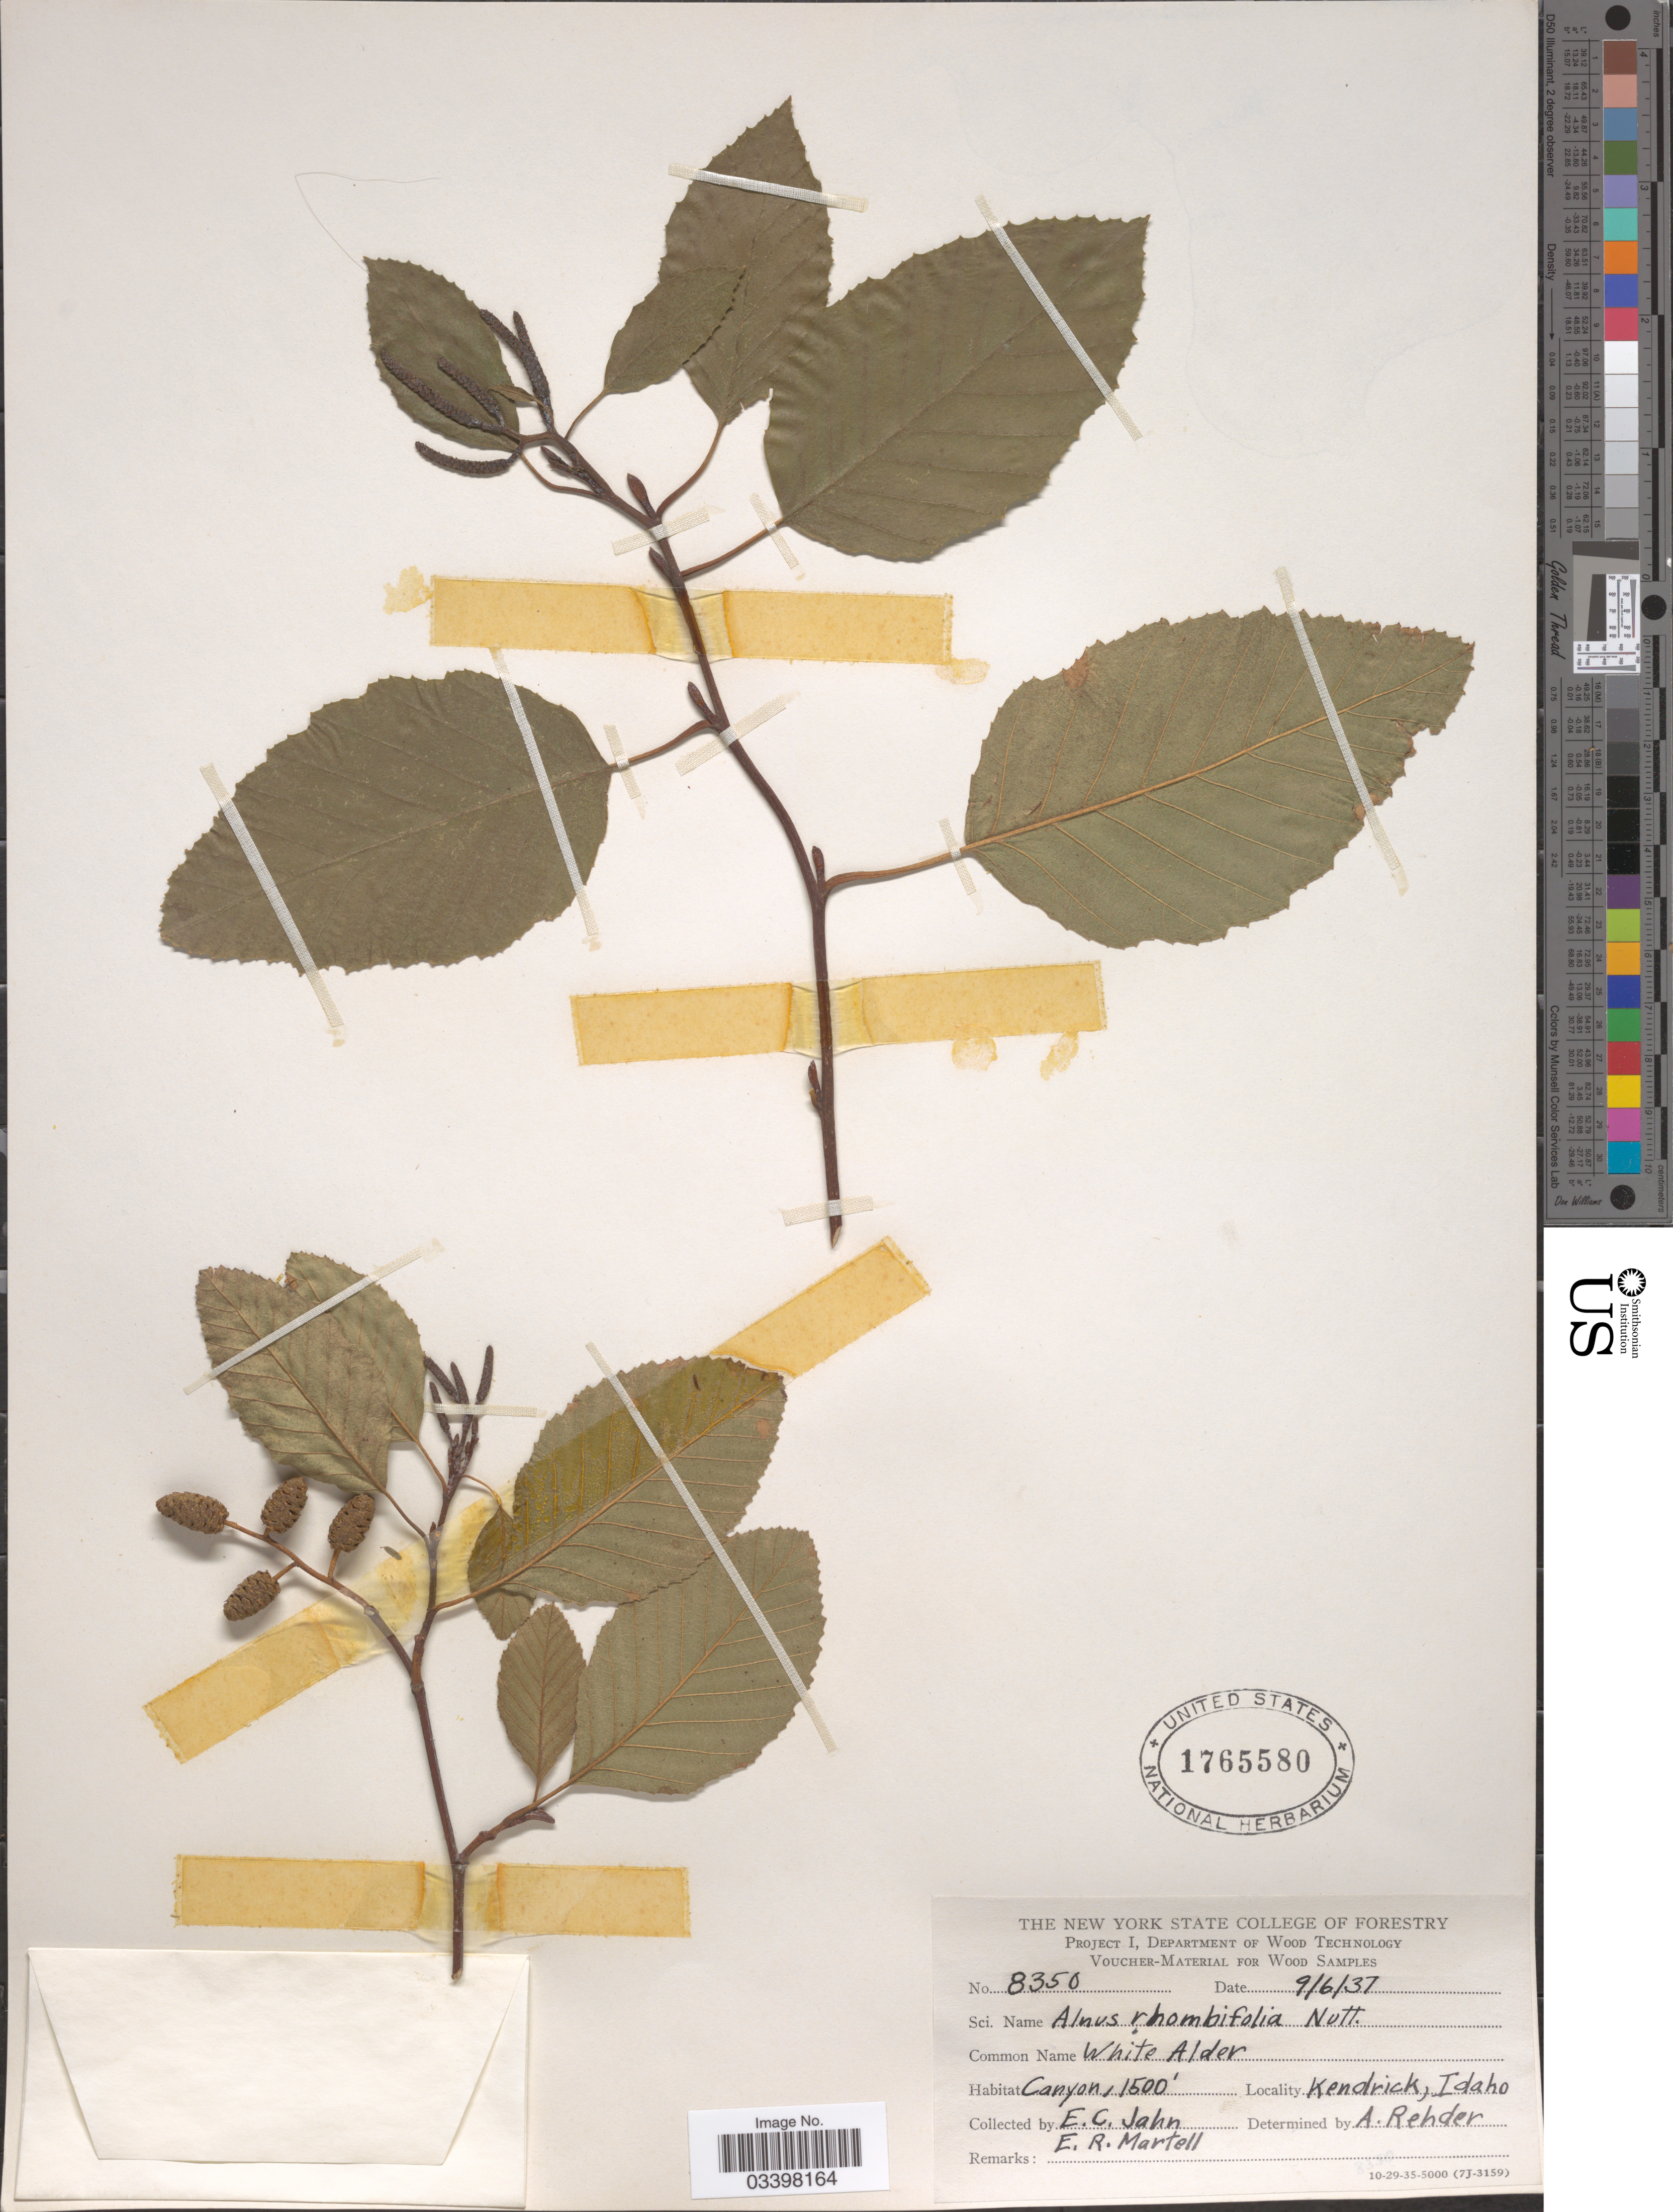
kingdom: Plantae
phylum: Tracheophyta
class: Magnoliopsida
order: Fagales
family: Betulaceae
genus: Alnus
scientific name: Alnus rhombifolia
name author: Nutt.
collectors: E. Jahn & E. Martell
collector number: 8350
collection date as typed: Transcribed d/m/y: 6/9/37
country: United States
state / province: Idaho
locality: Canyon, Kendrick.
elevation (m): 457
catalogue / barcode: US 1765580